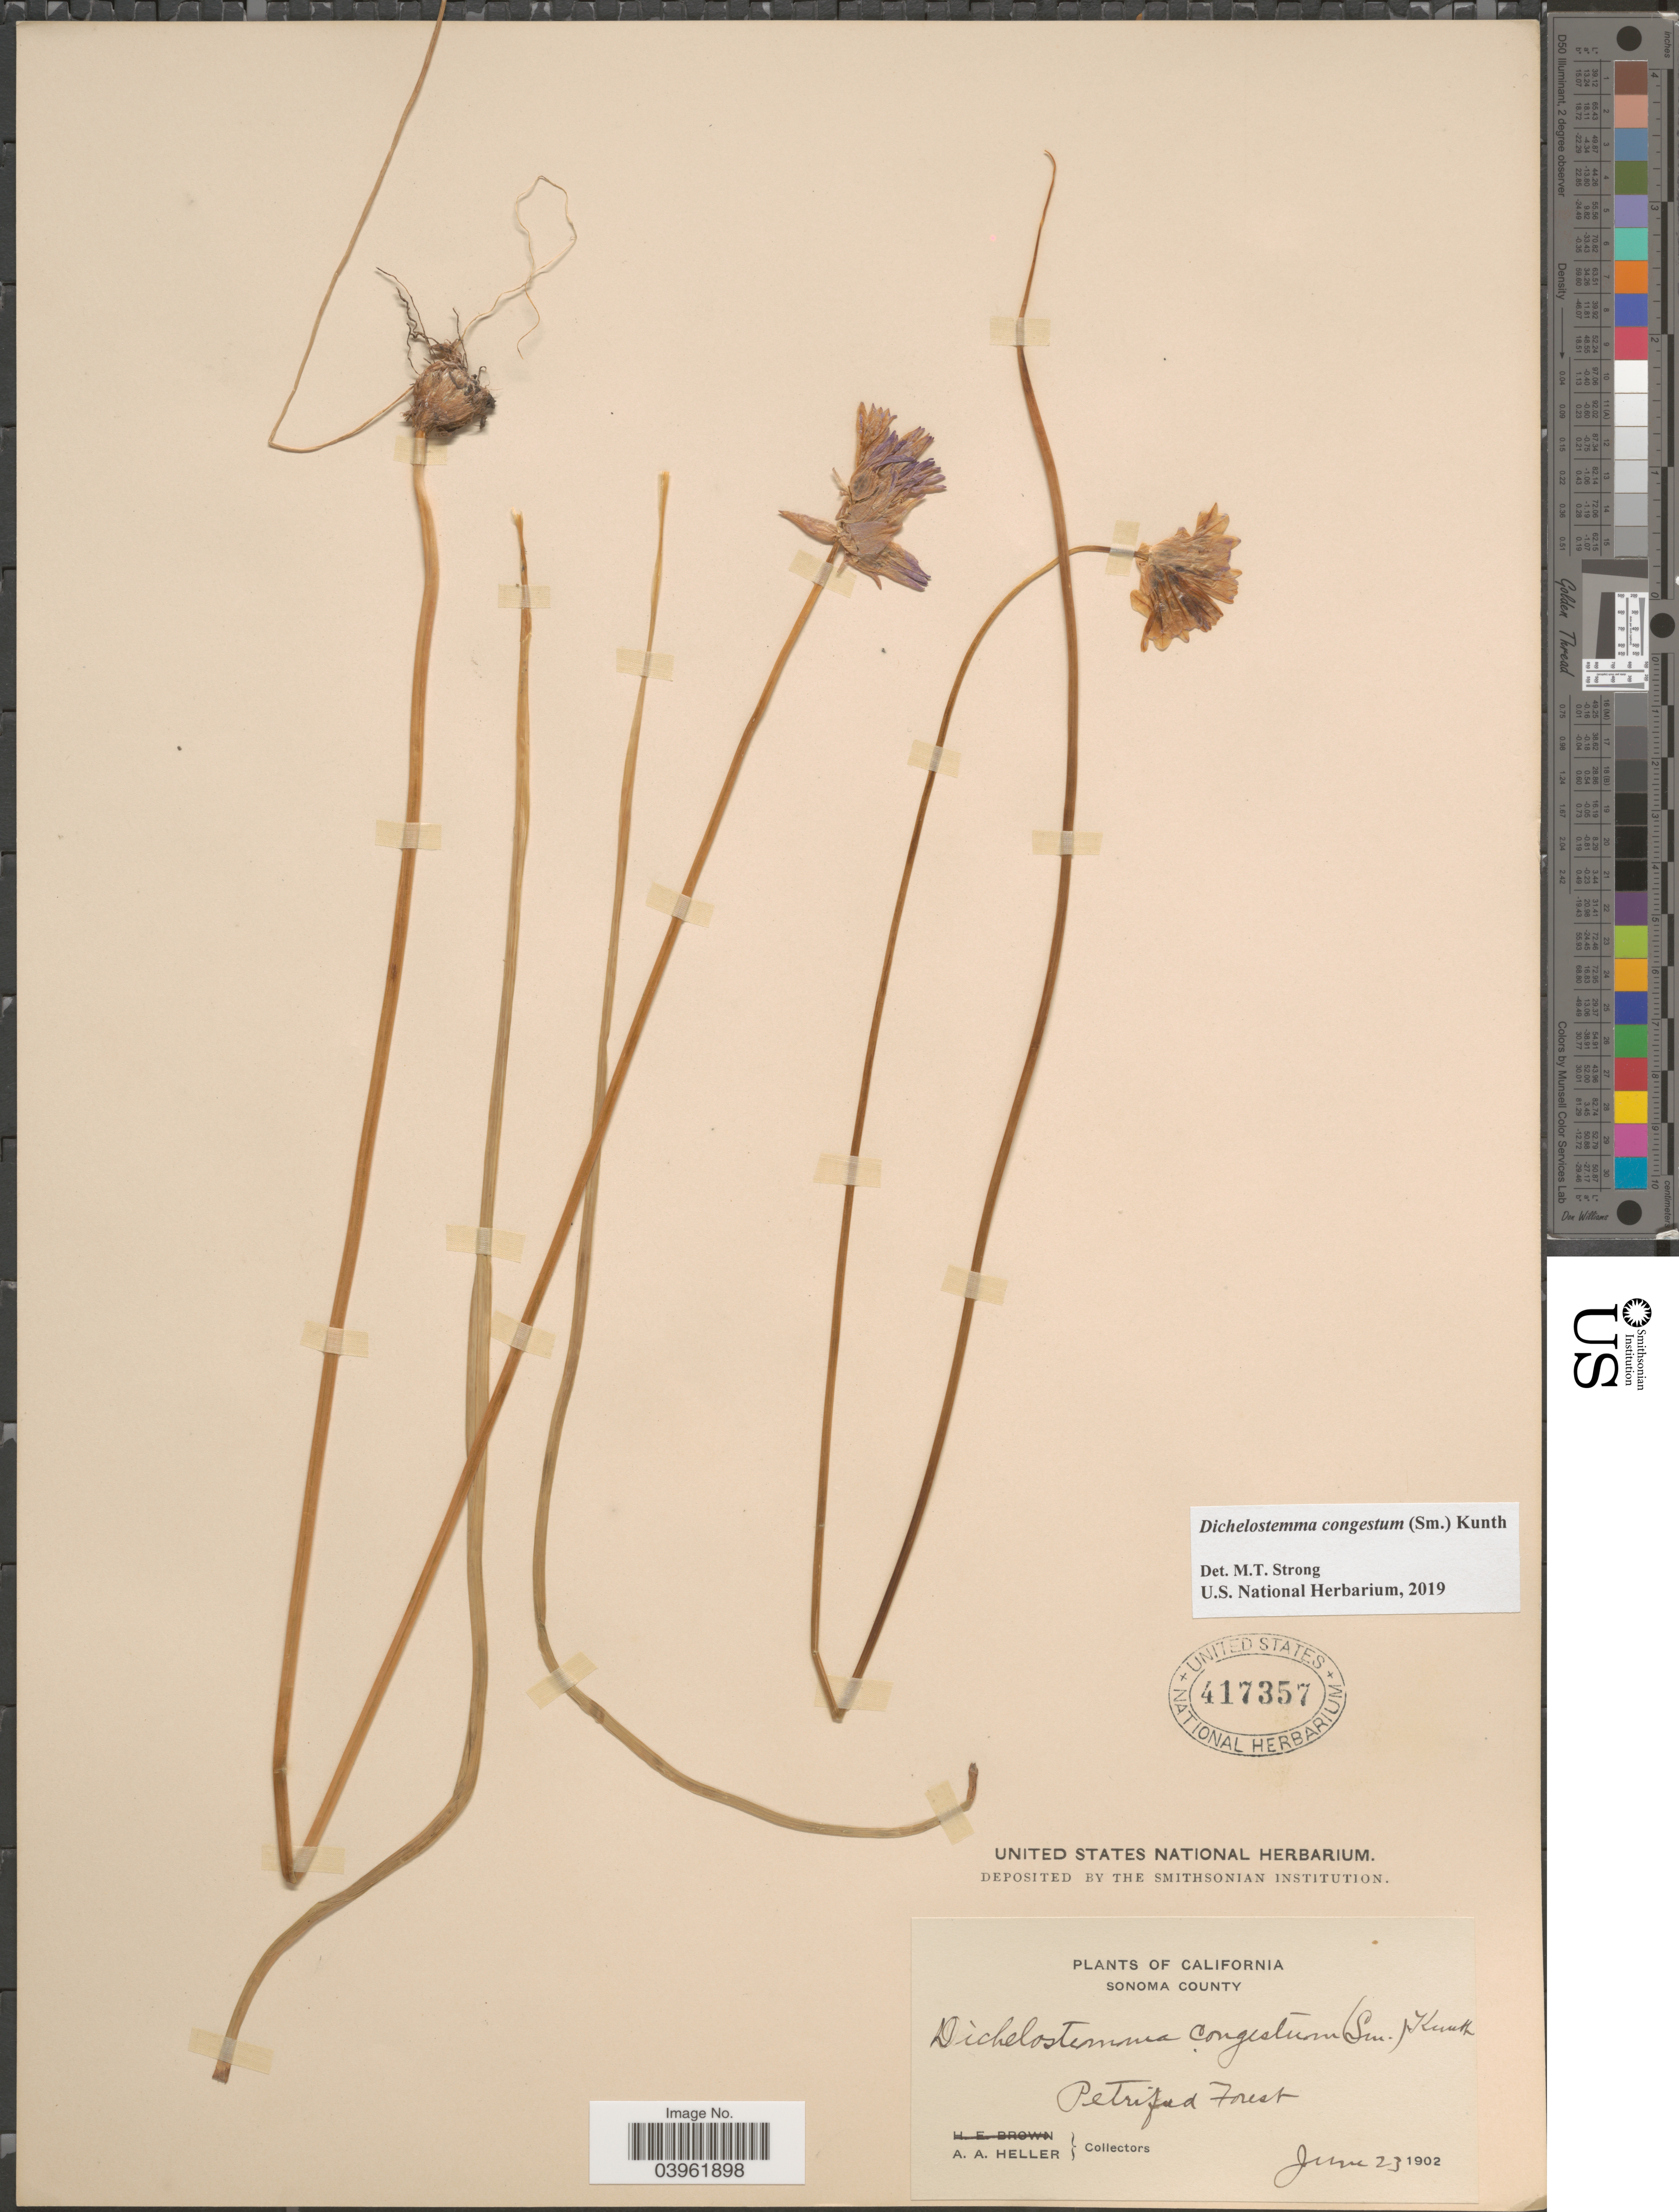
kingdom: Plantae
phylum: Tracheophyta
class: Liliopsida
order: Asparagales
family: Asparagaceae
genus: Dichelostemma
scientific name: Dichelostemma congestum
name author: Kunth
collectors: A. A. Heller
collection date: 1902-06-23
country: United States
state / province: California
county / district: Sonoma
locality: Sonoma County. Petrified Forest.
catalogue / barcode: US 417357